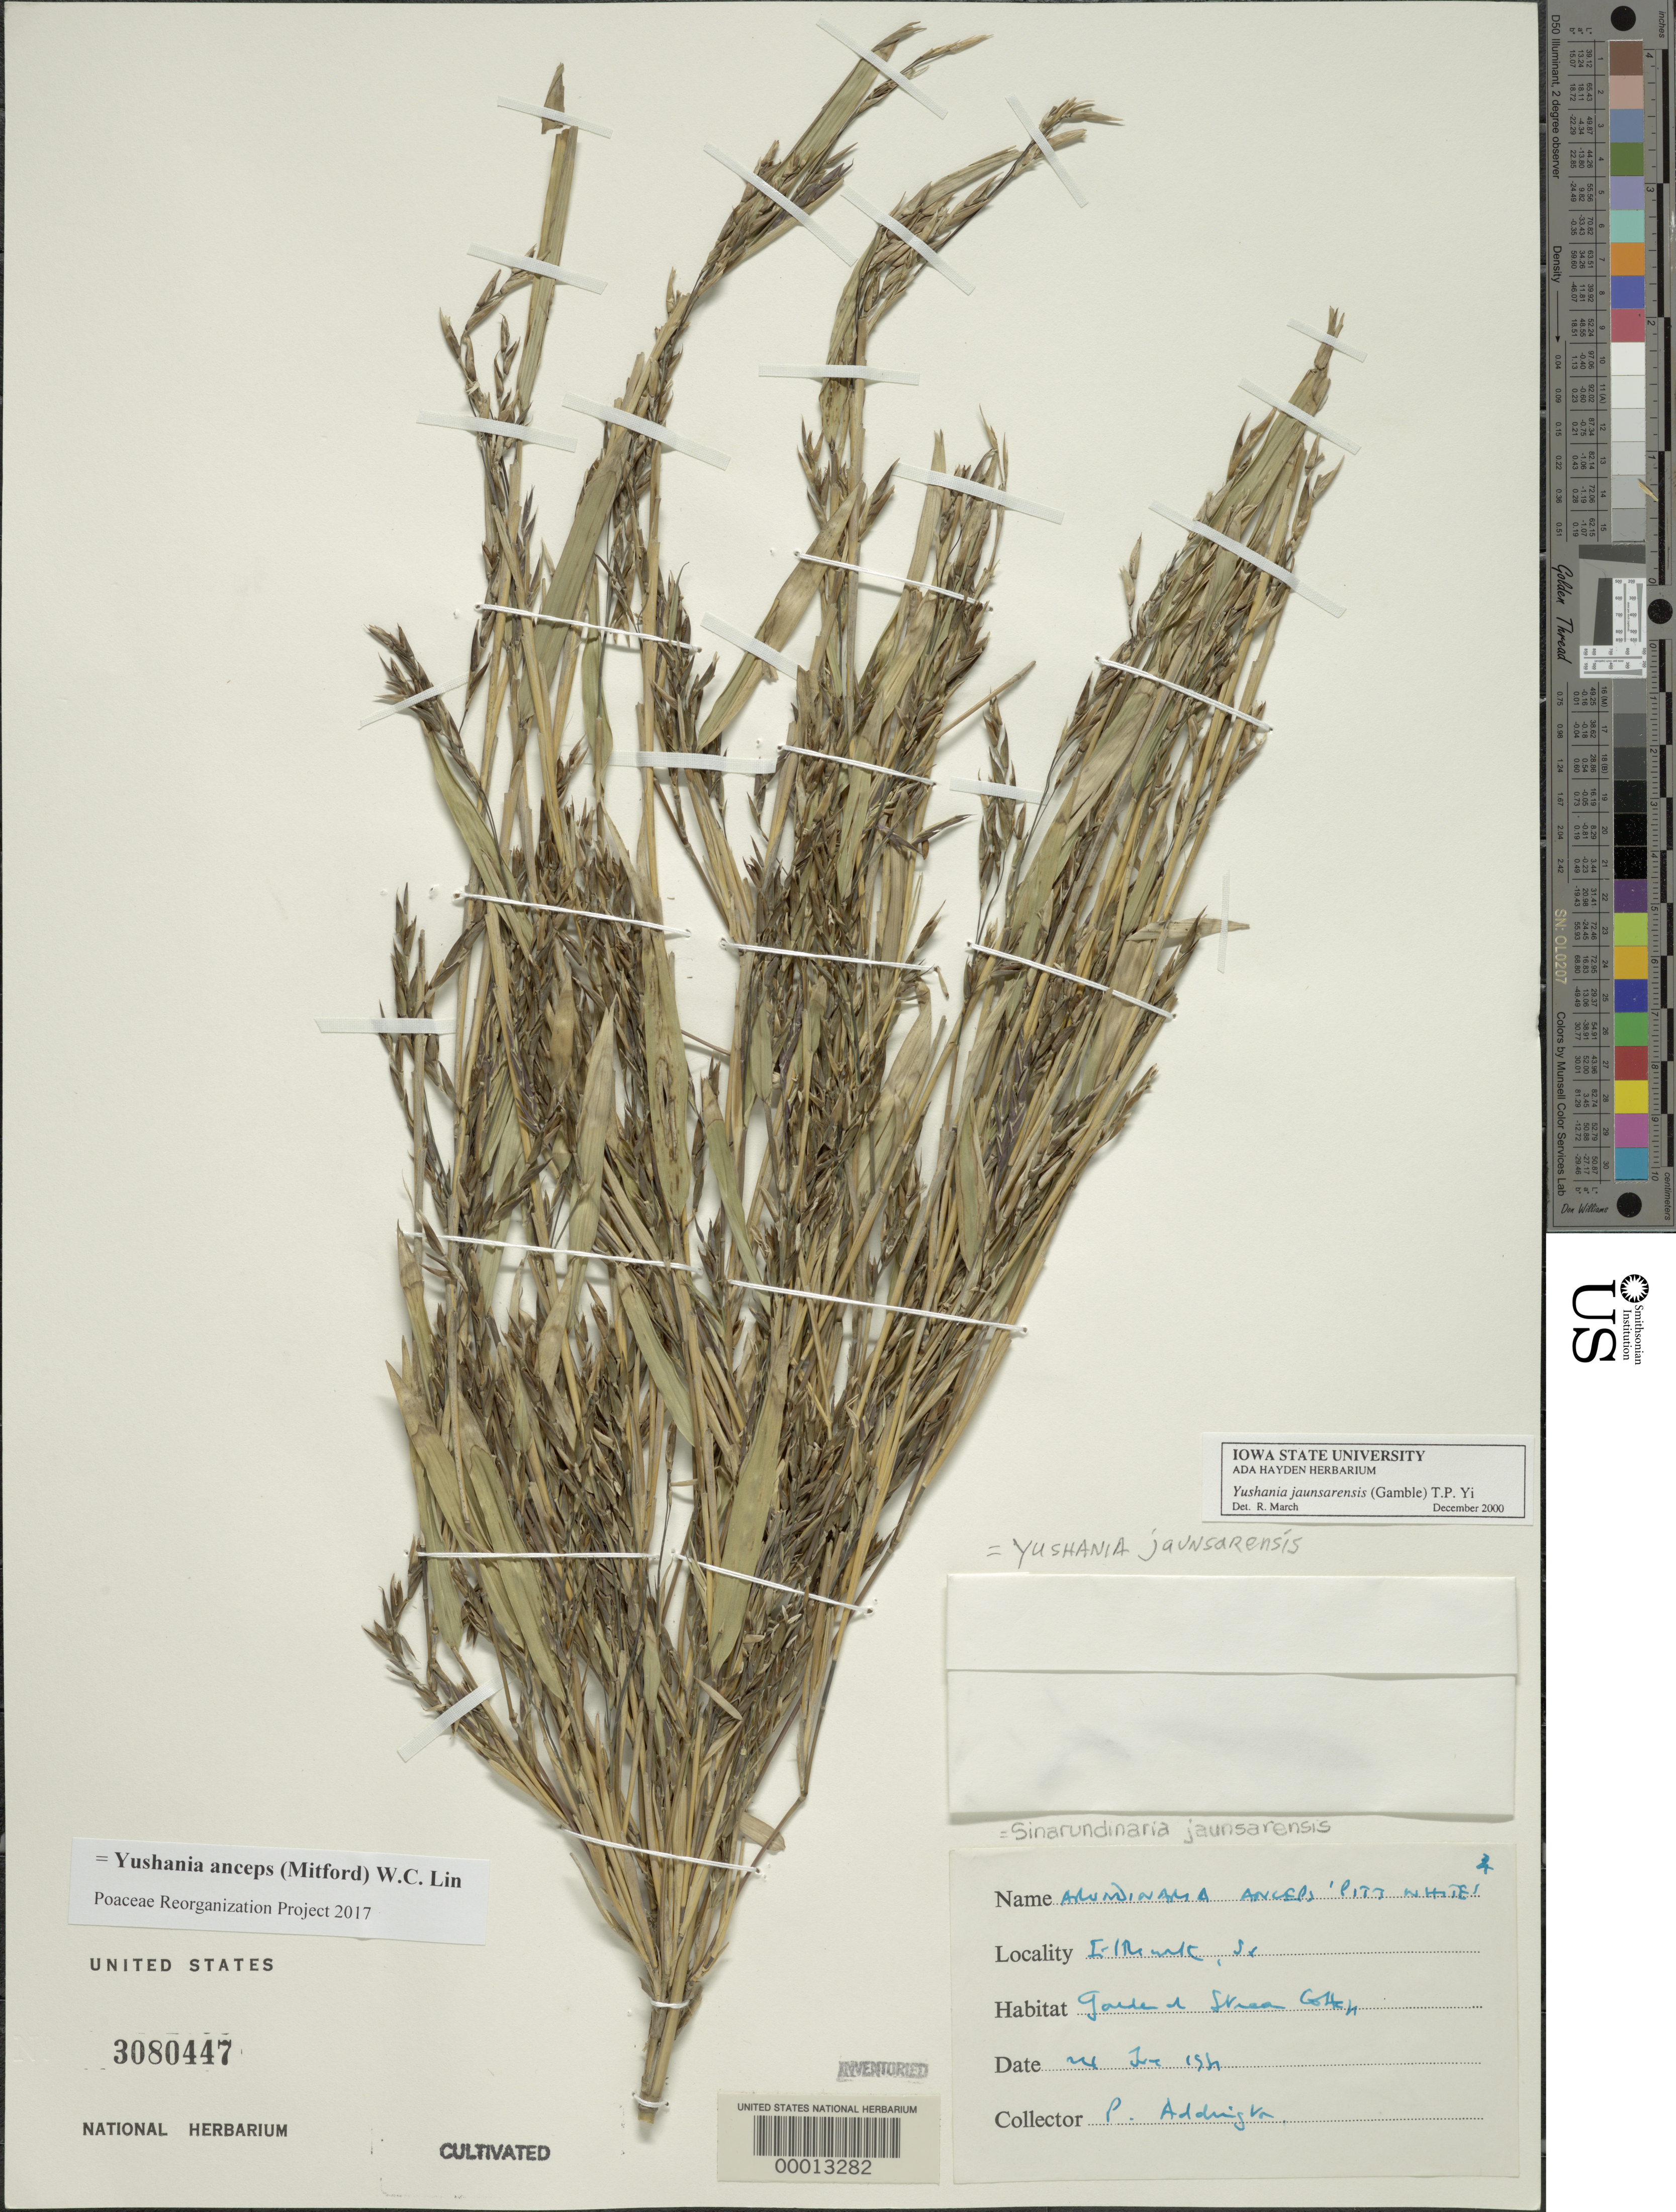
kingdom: Plantae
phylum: Tracheophyta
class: Liliopsida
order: Poales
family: Poaceae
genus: Yushania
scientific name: Yushania anceps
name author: (Mitford) W.C. Lin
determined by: Poaceae Reorganization Project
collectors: P. Addington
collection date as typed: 24 Jun 1981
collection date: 1981-06-24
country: United Kingdom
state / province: England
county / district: Somersetshire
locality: Garden of Strea Cottage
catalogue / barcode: US 3080447